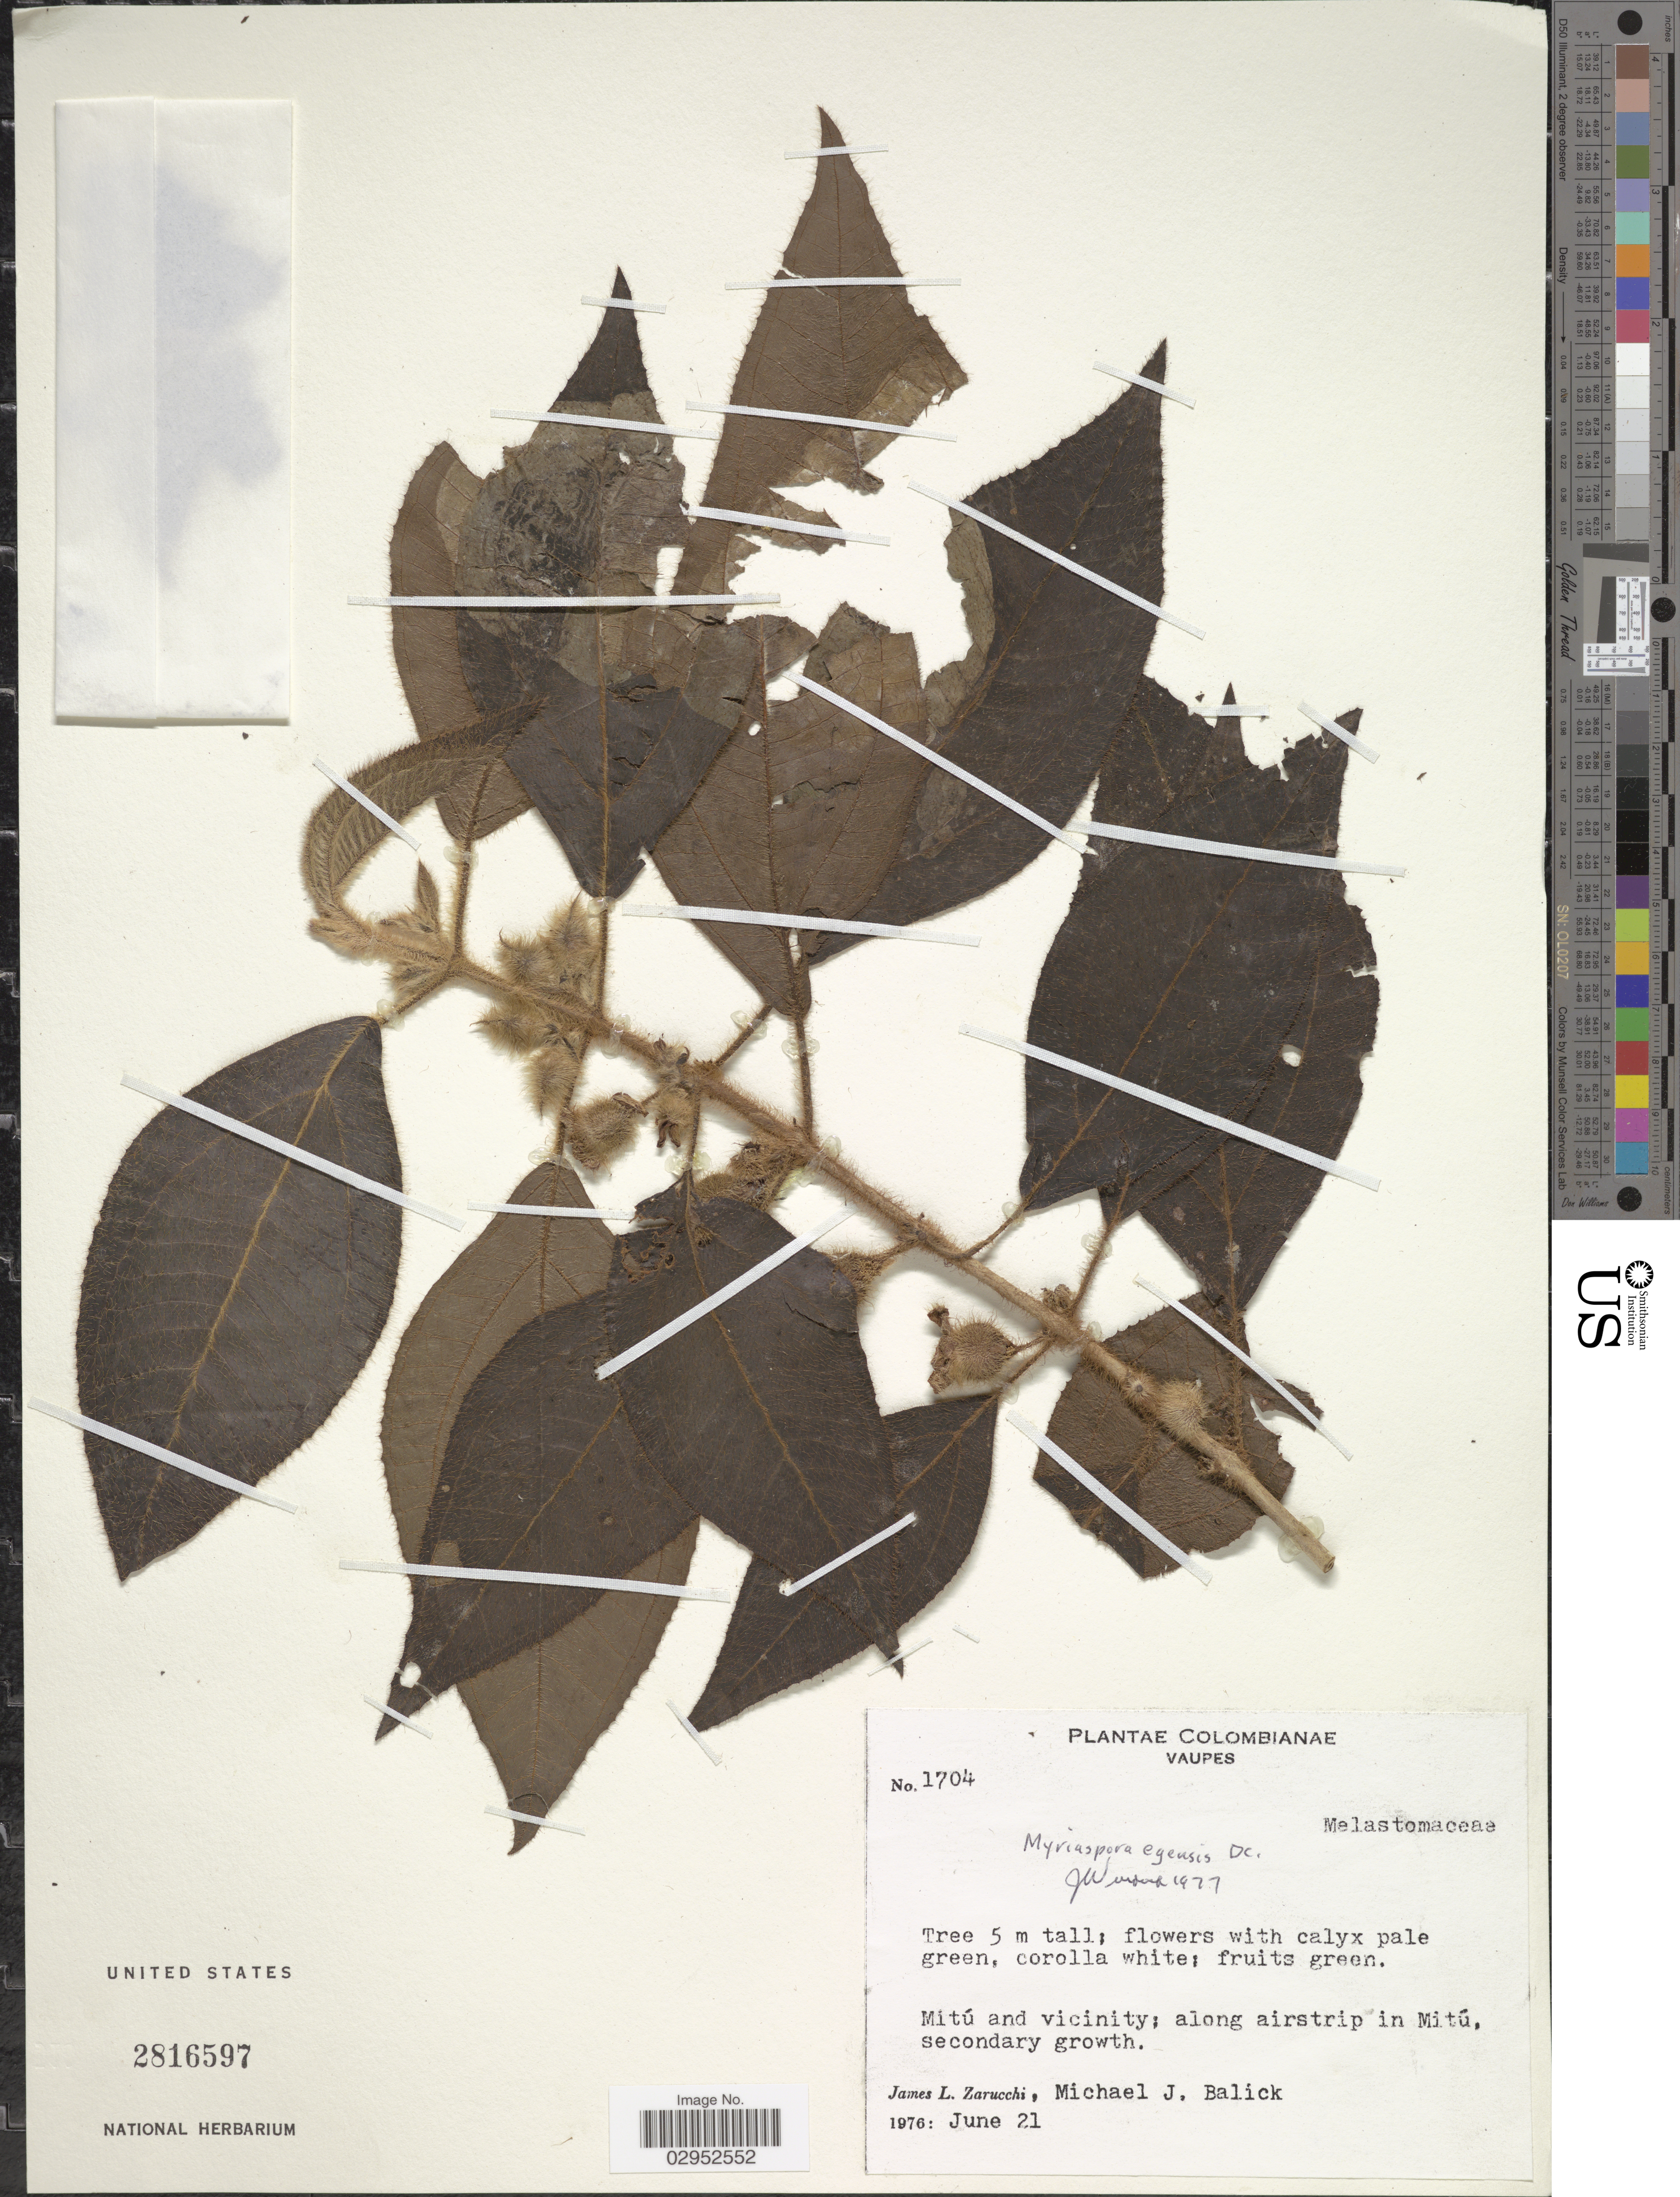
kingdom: Plantae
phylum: Tracheophyta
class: Magnoliopsida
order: Myrtales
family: Melastomataceae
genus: Bellucia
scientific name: Bellucia egensis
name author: (DC.) Penneys et al.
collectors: J. L. Zarucchi & M. J. Balick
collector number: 1704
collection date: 1976-06-21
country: Colombia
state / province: Vaupés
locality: Mitú and vicinity; along airstrip in Mitú.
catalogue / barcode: US 2816597